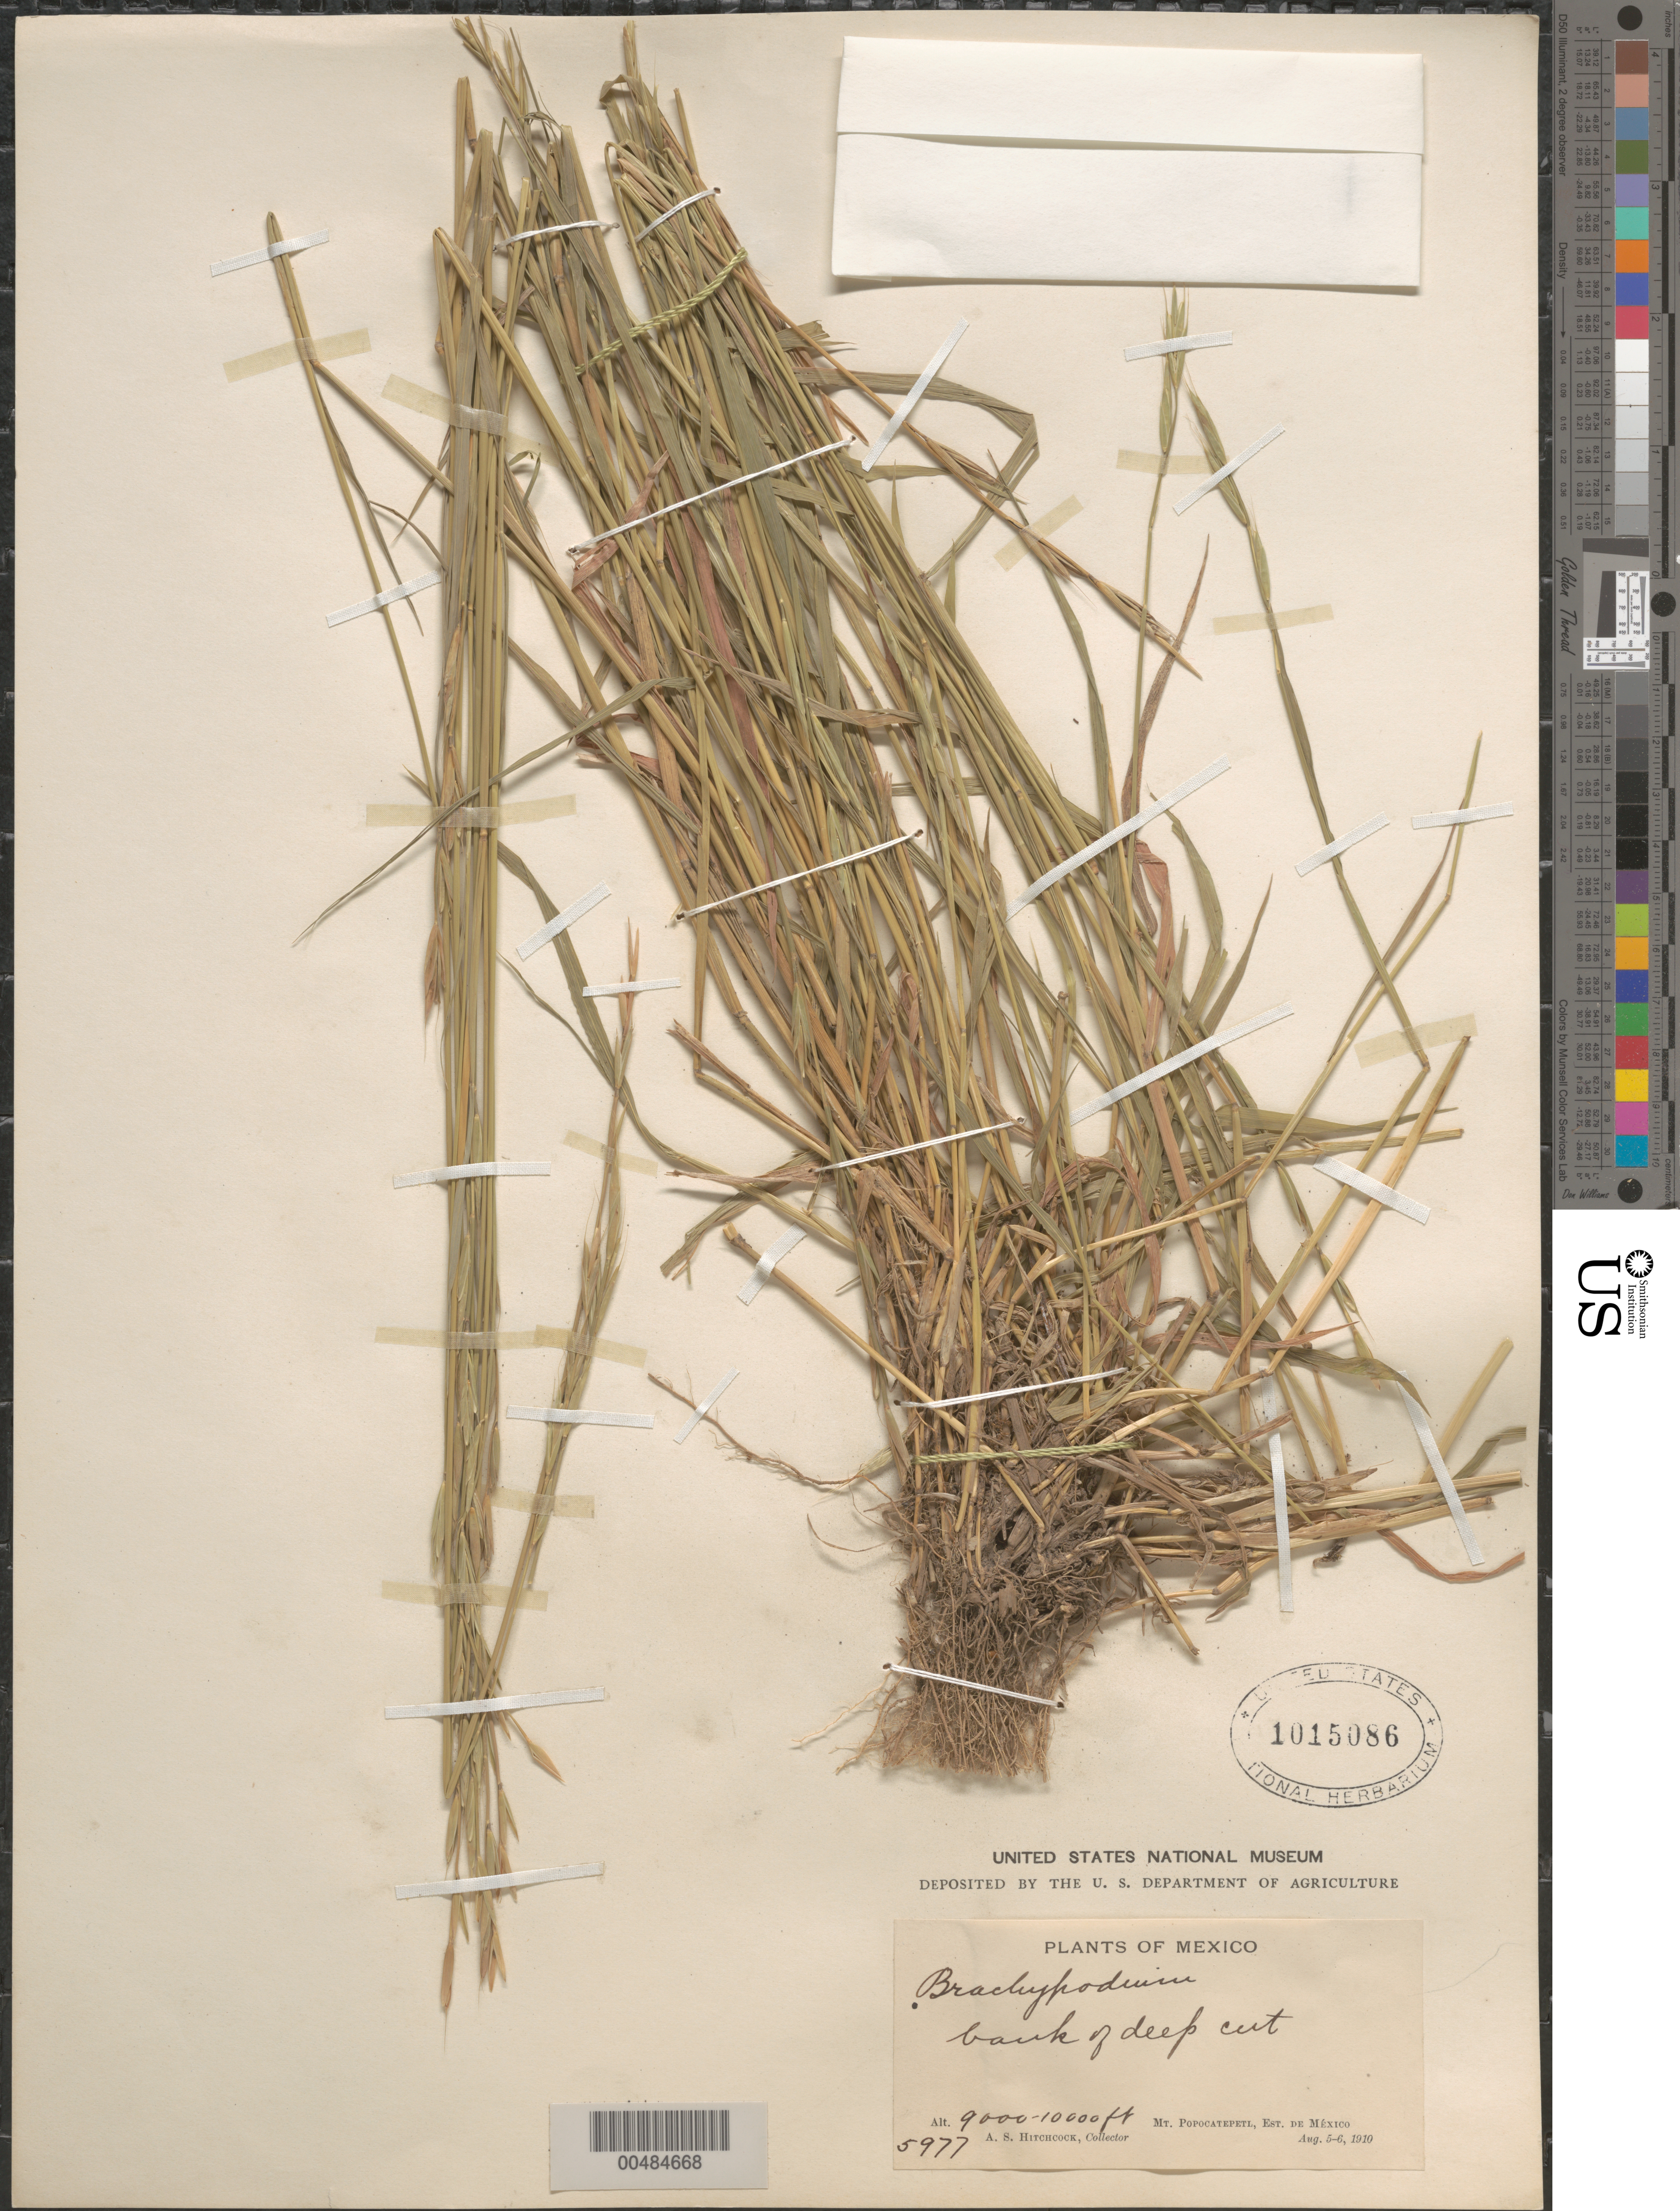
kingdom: Plantae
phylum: Tracheophyta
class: Liliopsida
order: Poales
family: Poaceae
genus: Brachypodium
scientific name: Brachypodium sp.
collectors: A. S. Hitchcock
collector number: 5977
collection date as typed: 5 Aug 1910 to 6 Aug 1910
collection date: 1910-08-05/1910-08-06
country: Mexico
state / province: México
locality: Mt. Popocatepetl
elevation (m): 2743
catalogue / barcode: US 1015086